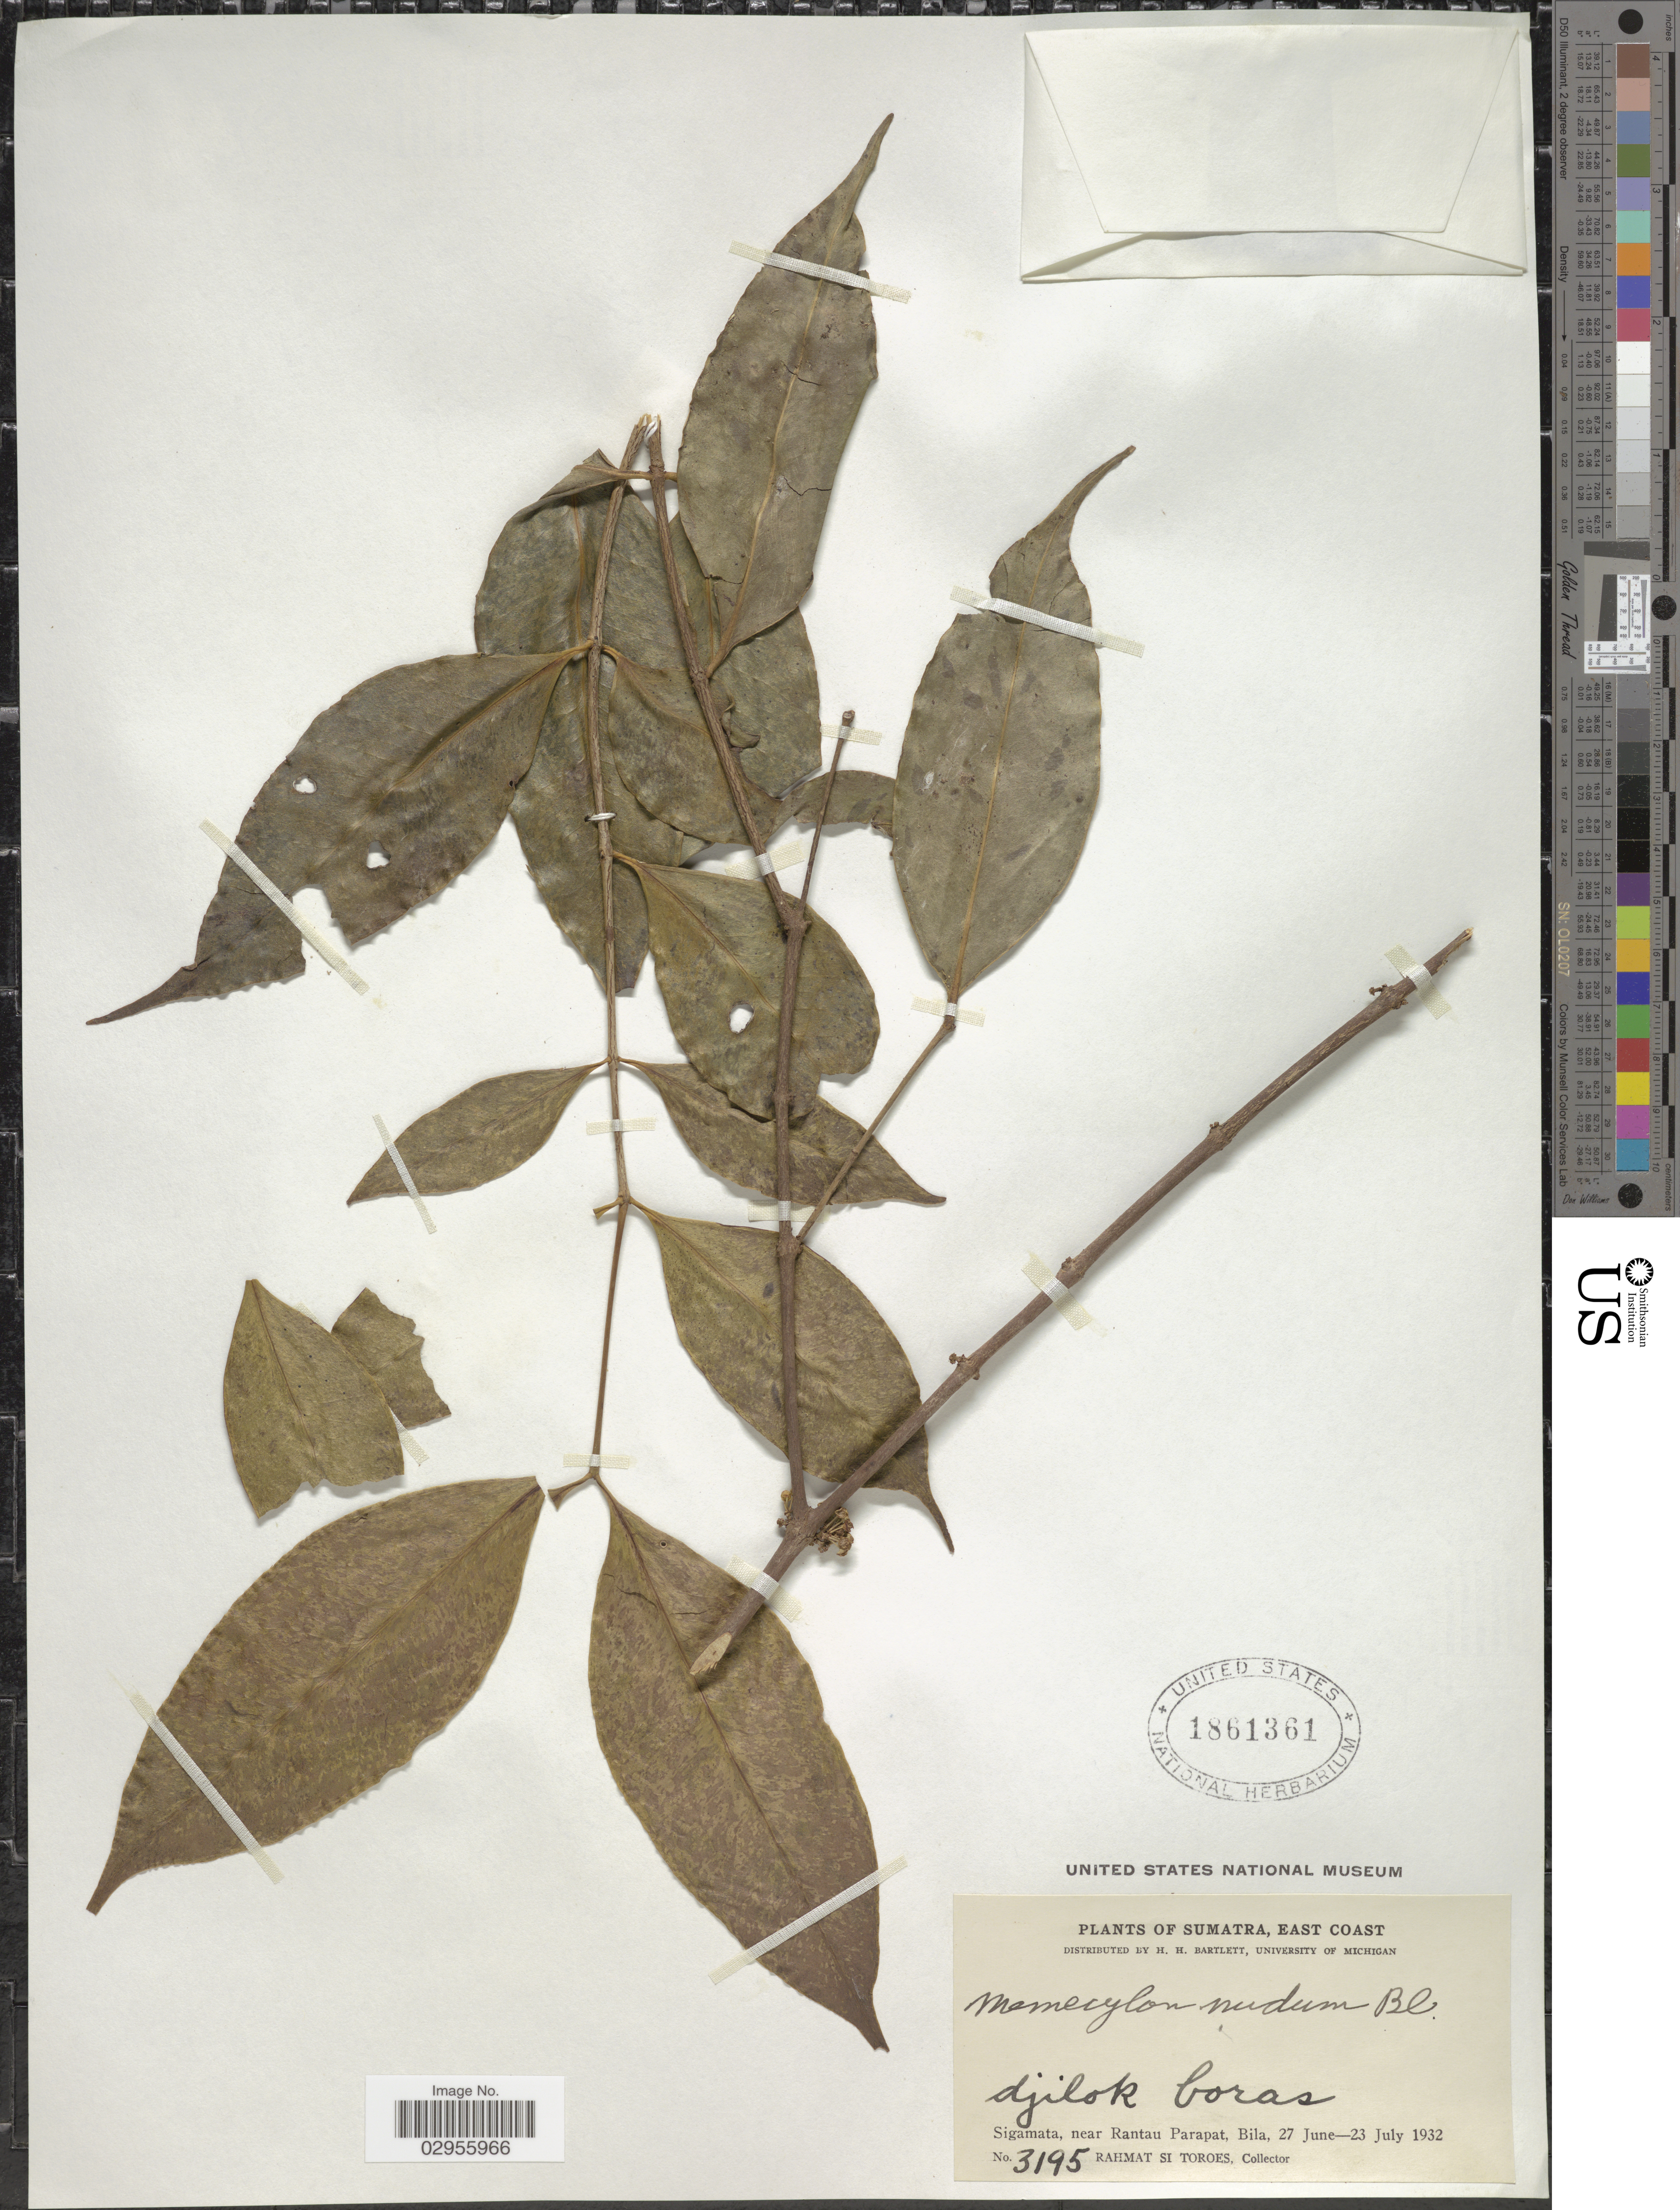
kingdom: Plantae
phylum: Tracheophyta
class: Magnoliopsida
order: Myrtales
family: Melastomataceae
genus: Memecylon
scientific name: Memecylon nudum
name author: Blume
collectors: Rahmat Si Boeea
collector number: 3195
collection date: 1932-06-27/1932-07-23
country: Indonesia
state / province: Sumatra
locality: East Coast. Sigamata, near Rantau Parapat, Bila.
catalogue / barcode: US 1861361